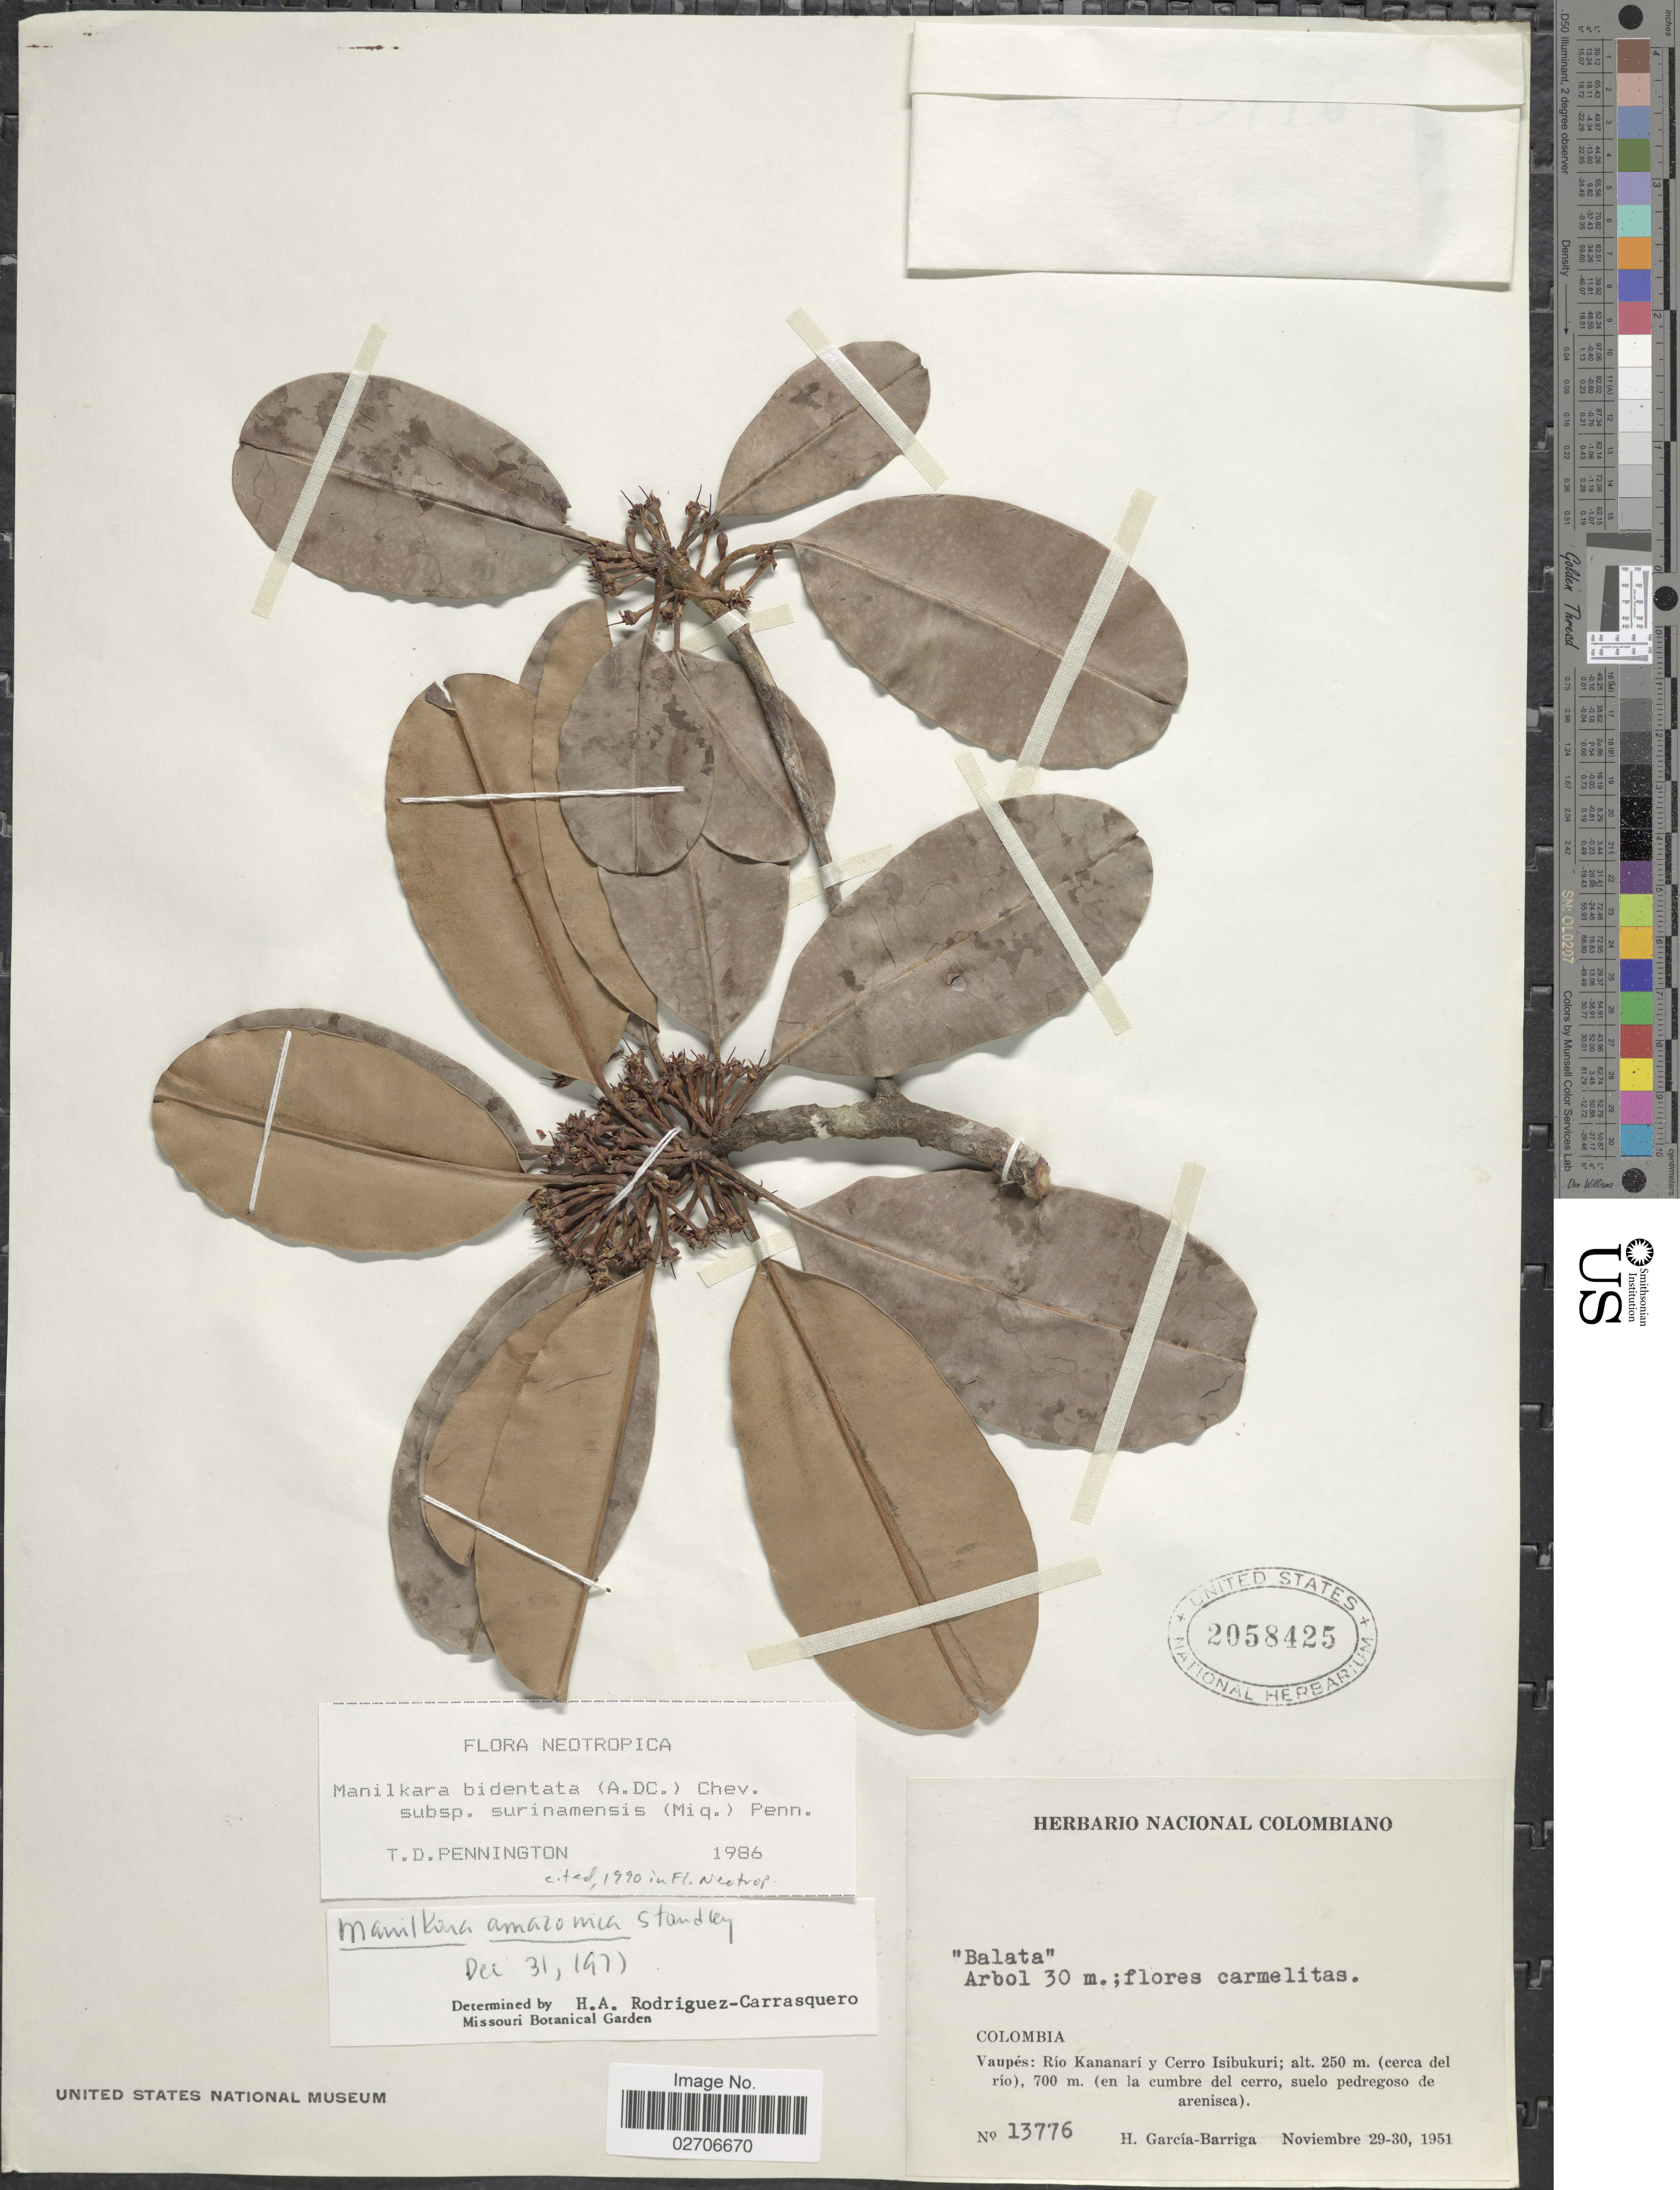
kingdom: Plantae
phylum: Tracheophyta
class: Magnoliopsida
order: Ericales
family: Sapotaceae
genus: Manilkara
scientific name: Manilkara bidentata subsp. surinamensis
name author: (Miq.) T.D. Penn.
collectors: H. García Barriga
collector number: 13776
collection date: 1951-11-29/1951-11-30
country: Colombia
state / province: Vaupés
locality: Vaupes: Rio Kananari y Cerro Isibukuri (cerca del rio) (en la cumbre del cerro, suelo pedregoso de arenisca)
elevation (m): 250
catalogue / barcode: US 2058425